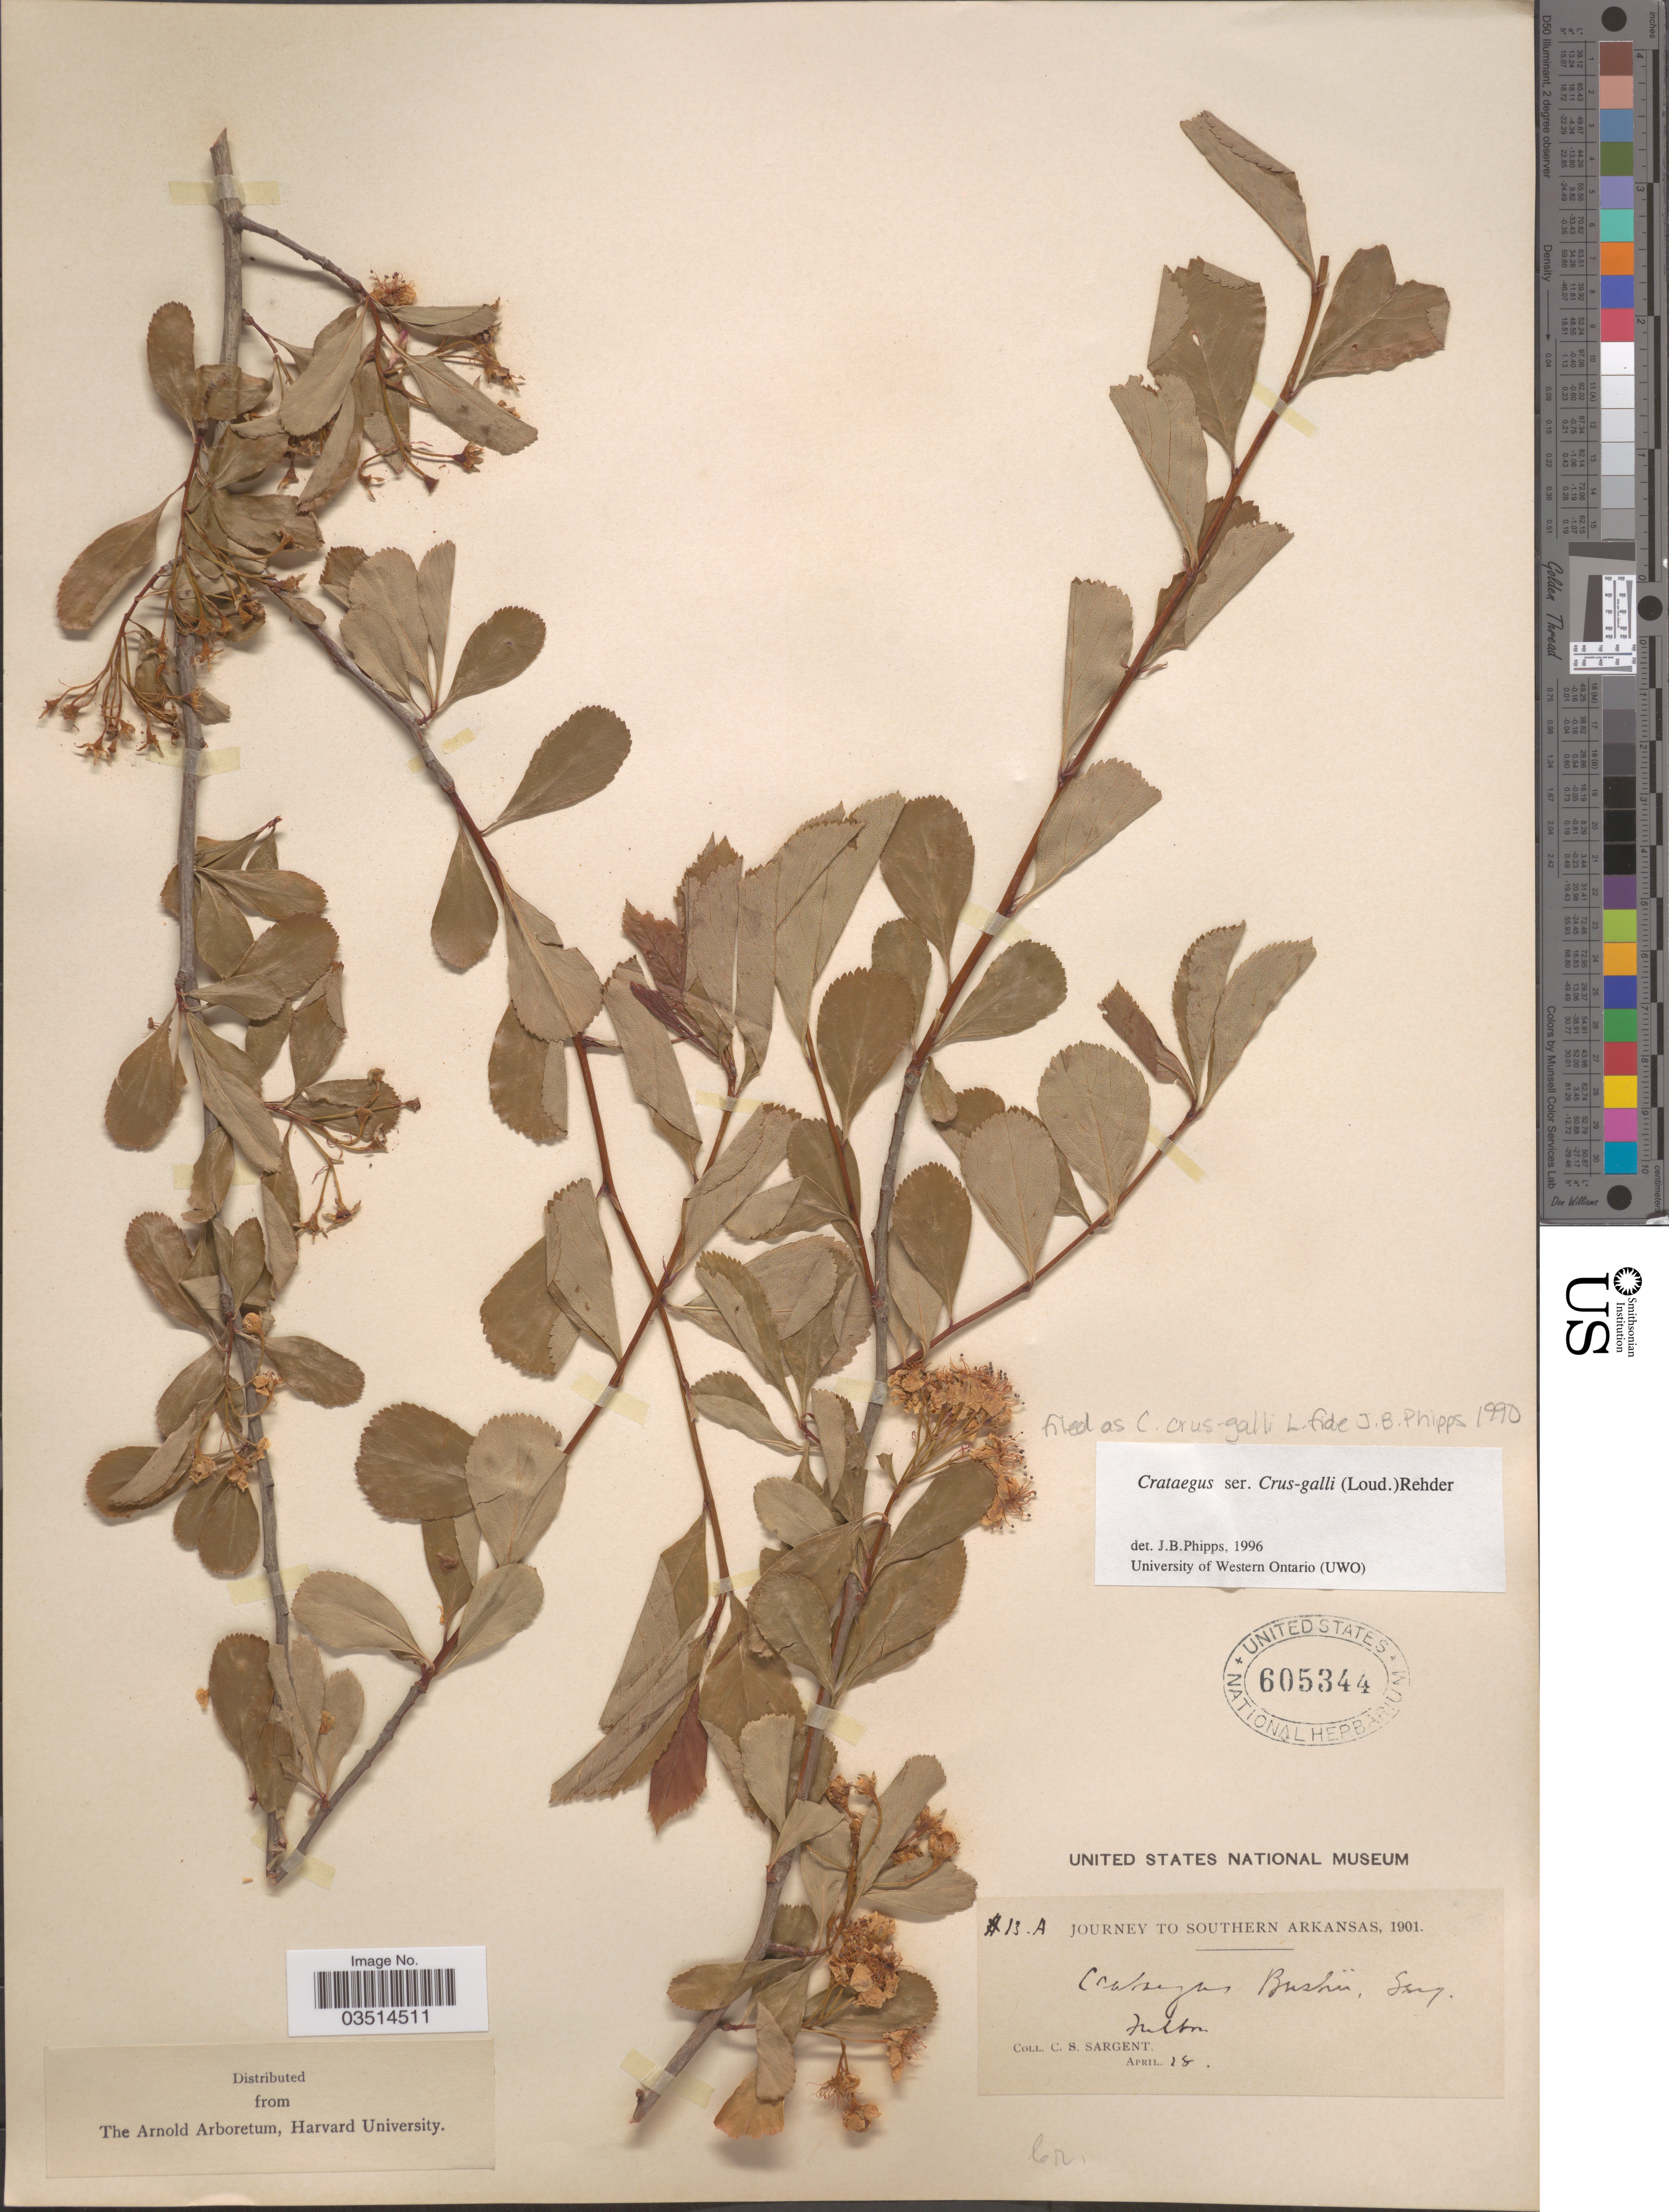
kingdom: Plantae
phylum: Tracheophyta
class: Magnoliopsida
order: Rosales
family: Rosaceae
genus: Crataegus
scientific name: Crataegus crus-galli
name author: L.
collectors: C. S. Sargent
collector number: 13A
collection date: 1901-04-18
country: United States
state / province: Arkansas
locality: Southern Arkansas. Fulton.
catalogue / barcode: US 605344